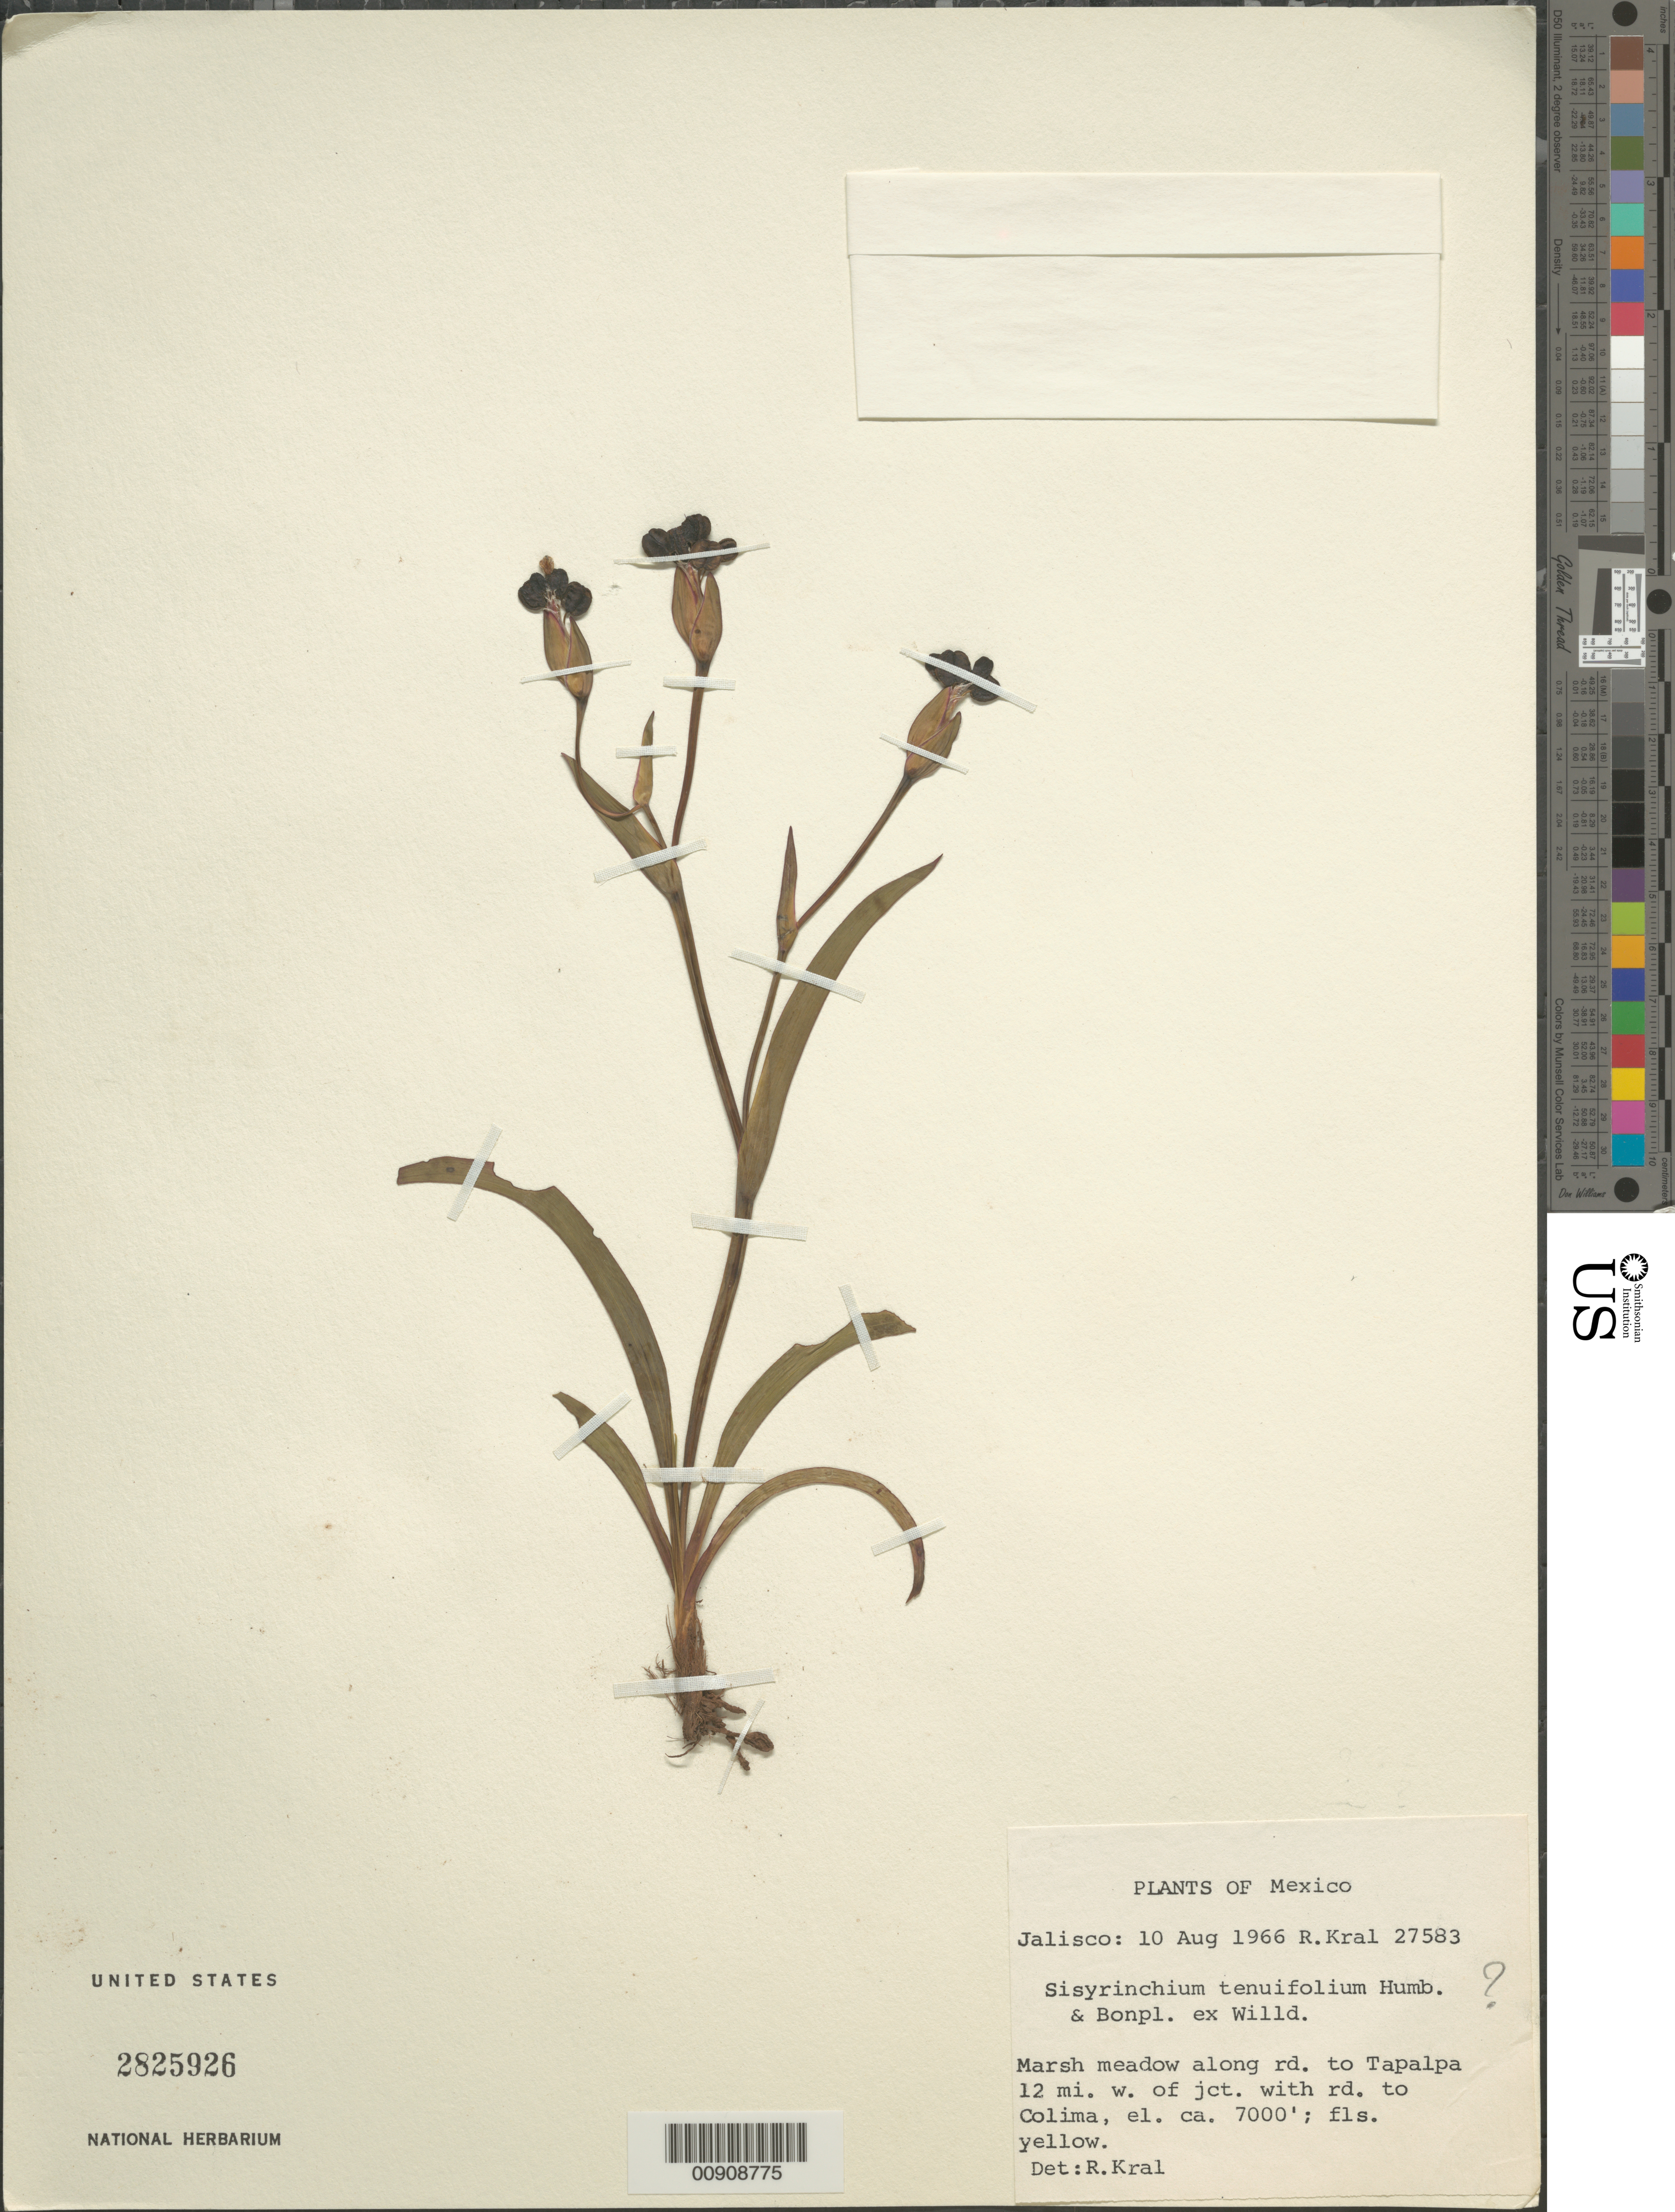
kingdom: Plantae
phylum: Tracheophyta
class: Liliopsida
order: Asparagales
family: Iridaceae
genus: Sisyrinchium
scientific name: Sisyrinchium tenuifolium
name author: Humb. & Bonpl. ex Willd.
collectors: R. Kral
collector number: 27583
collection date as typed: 10 Aug 1966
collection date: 1966-08-10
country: Mexico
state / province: Jalisco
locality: Along rd. to Tapalpa 12 mi. W of jct. with rd. to Colima.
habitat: Marsh meadow.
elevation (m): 2134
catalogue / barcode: US 2825926